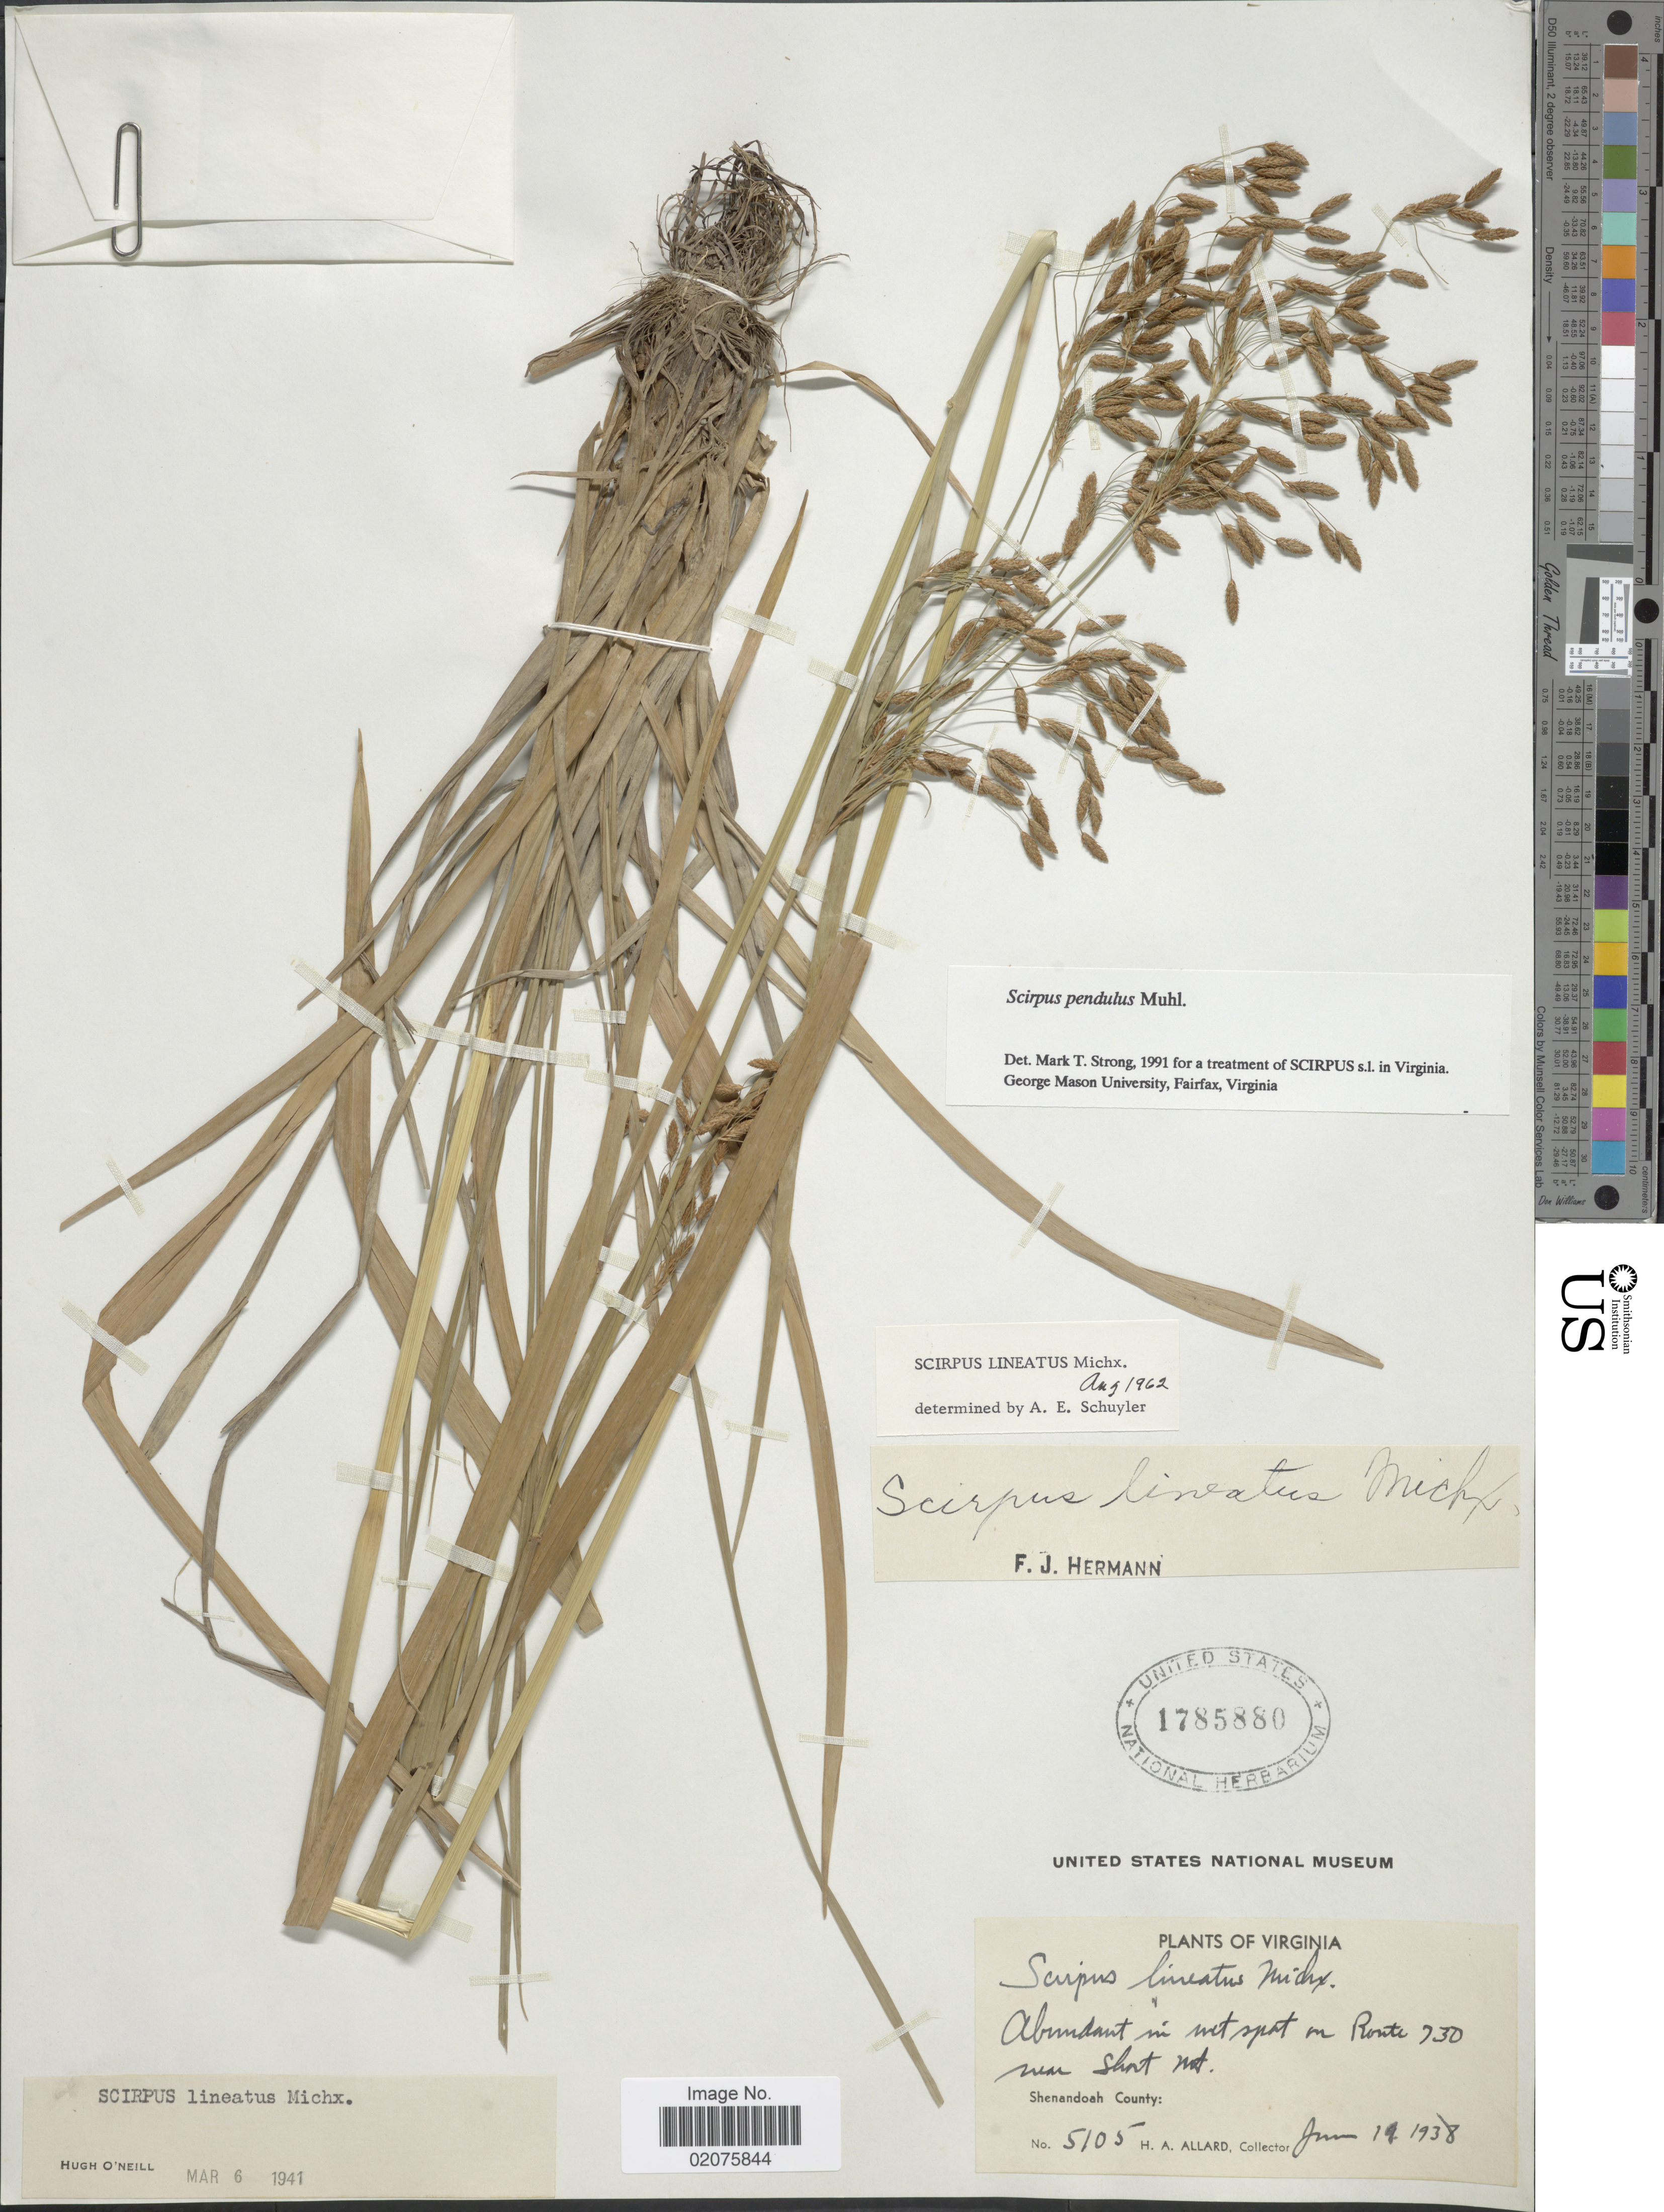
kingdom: Plantae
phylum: Tracheophyta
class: Liliopsida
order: Poales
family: Cyperaceae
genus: Scirpus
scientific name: Scirpus pendulus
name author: Muhl.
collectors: H. A. Allard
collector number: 5105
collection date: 1938-06-14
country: United States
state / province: Virginia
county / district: Shenandoah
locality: Abundant in wet spot on Route 730 near Short Mt., Shenandoah County.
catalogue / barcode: US 1785880